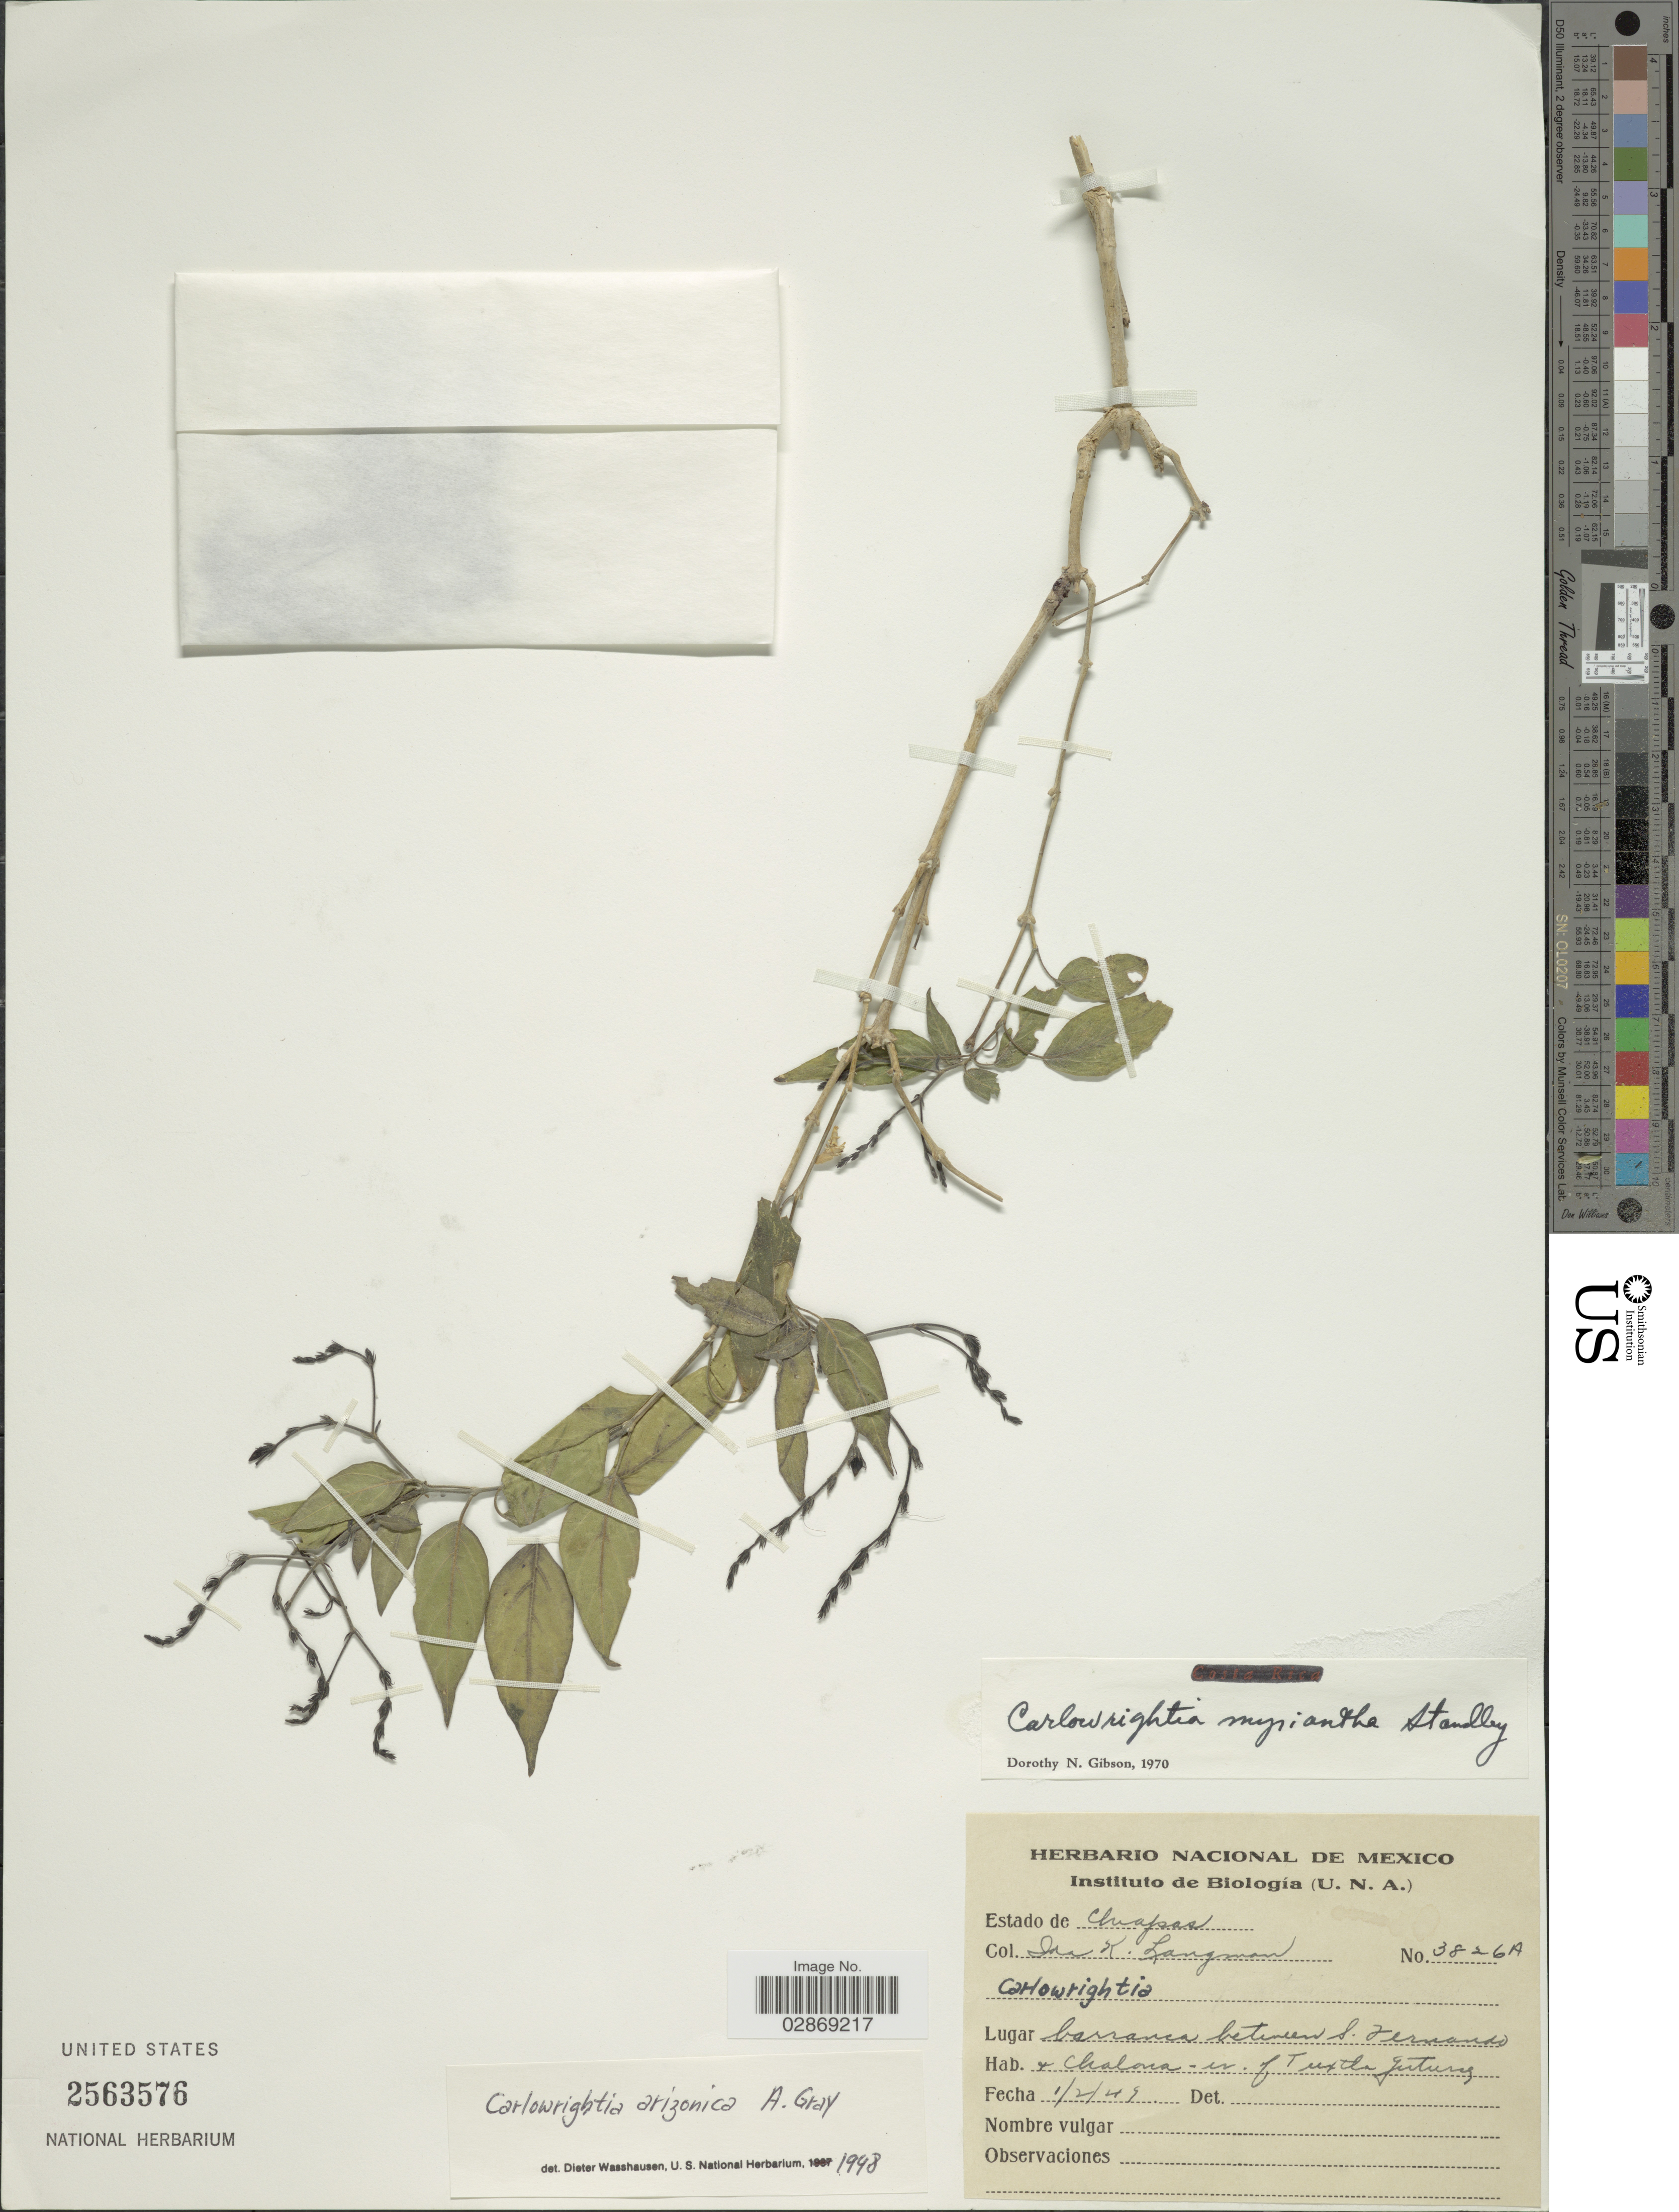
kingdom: Plantae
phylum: Tracheophyta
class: Magnoliopsida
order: Lamiales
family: Acanthaceae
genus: Carlowrightia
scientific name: Carlowrightia arizonica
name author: A. Gray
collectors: I. K. Langman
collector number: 3826A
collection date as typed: Transcribed d/m/y: 1/2/49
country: Mexico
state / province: Chiapas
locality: Barranca between S. Fernando & Chalona, n. of Tuxtla Gutierrez.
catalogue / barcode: US 2563576